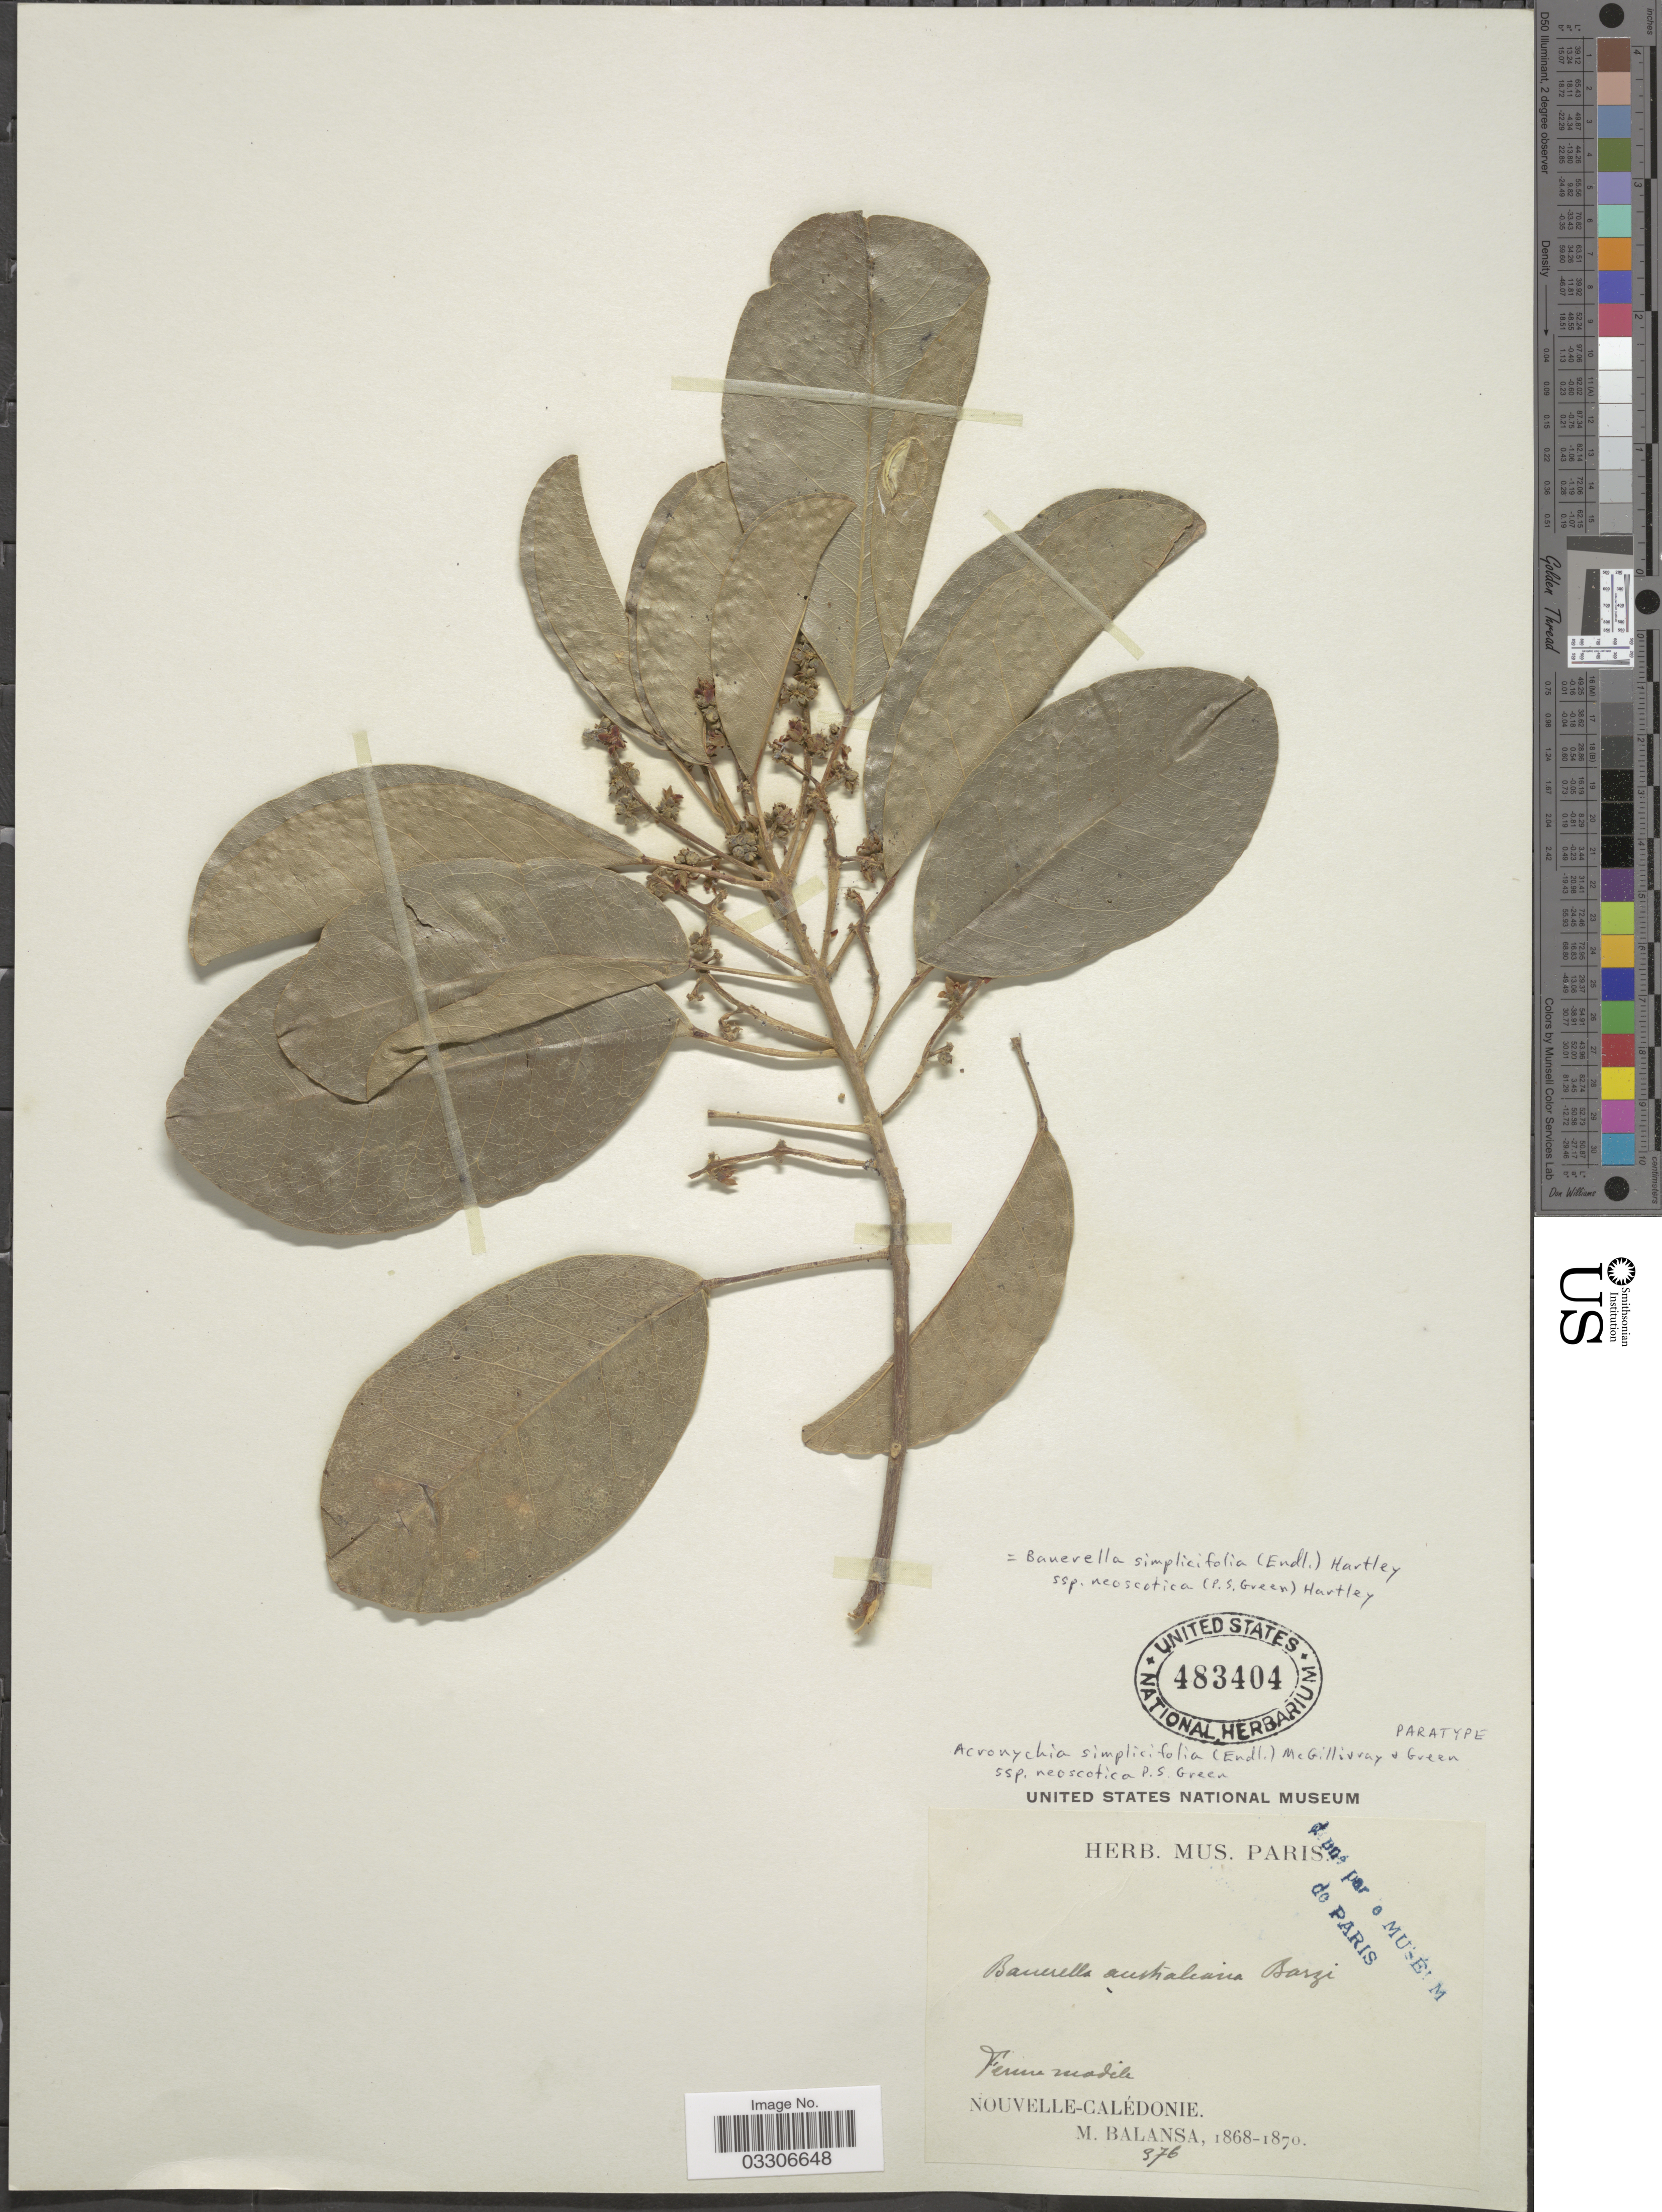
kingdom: Plantae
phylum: Tracheophyta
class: Magnoliopsida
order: Sapindales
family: Rutaceae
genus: Sarcomelicope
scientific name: Sarcomelicope simplicifolia subsp. neoscotica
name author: (McGill. & P.S. Green) T.G. Hartley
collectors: B. Balansa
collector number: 876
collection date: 1868/1870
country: New Caledonia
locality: Ferme modele.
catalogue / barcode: US 483404